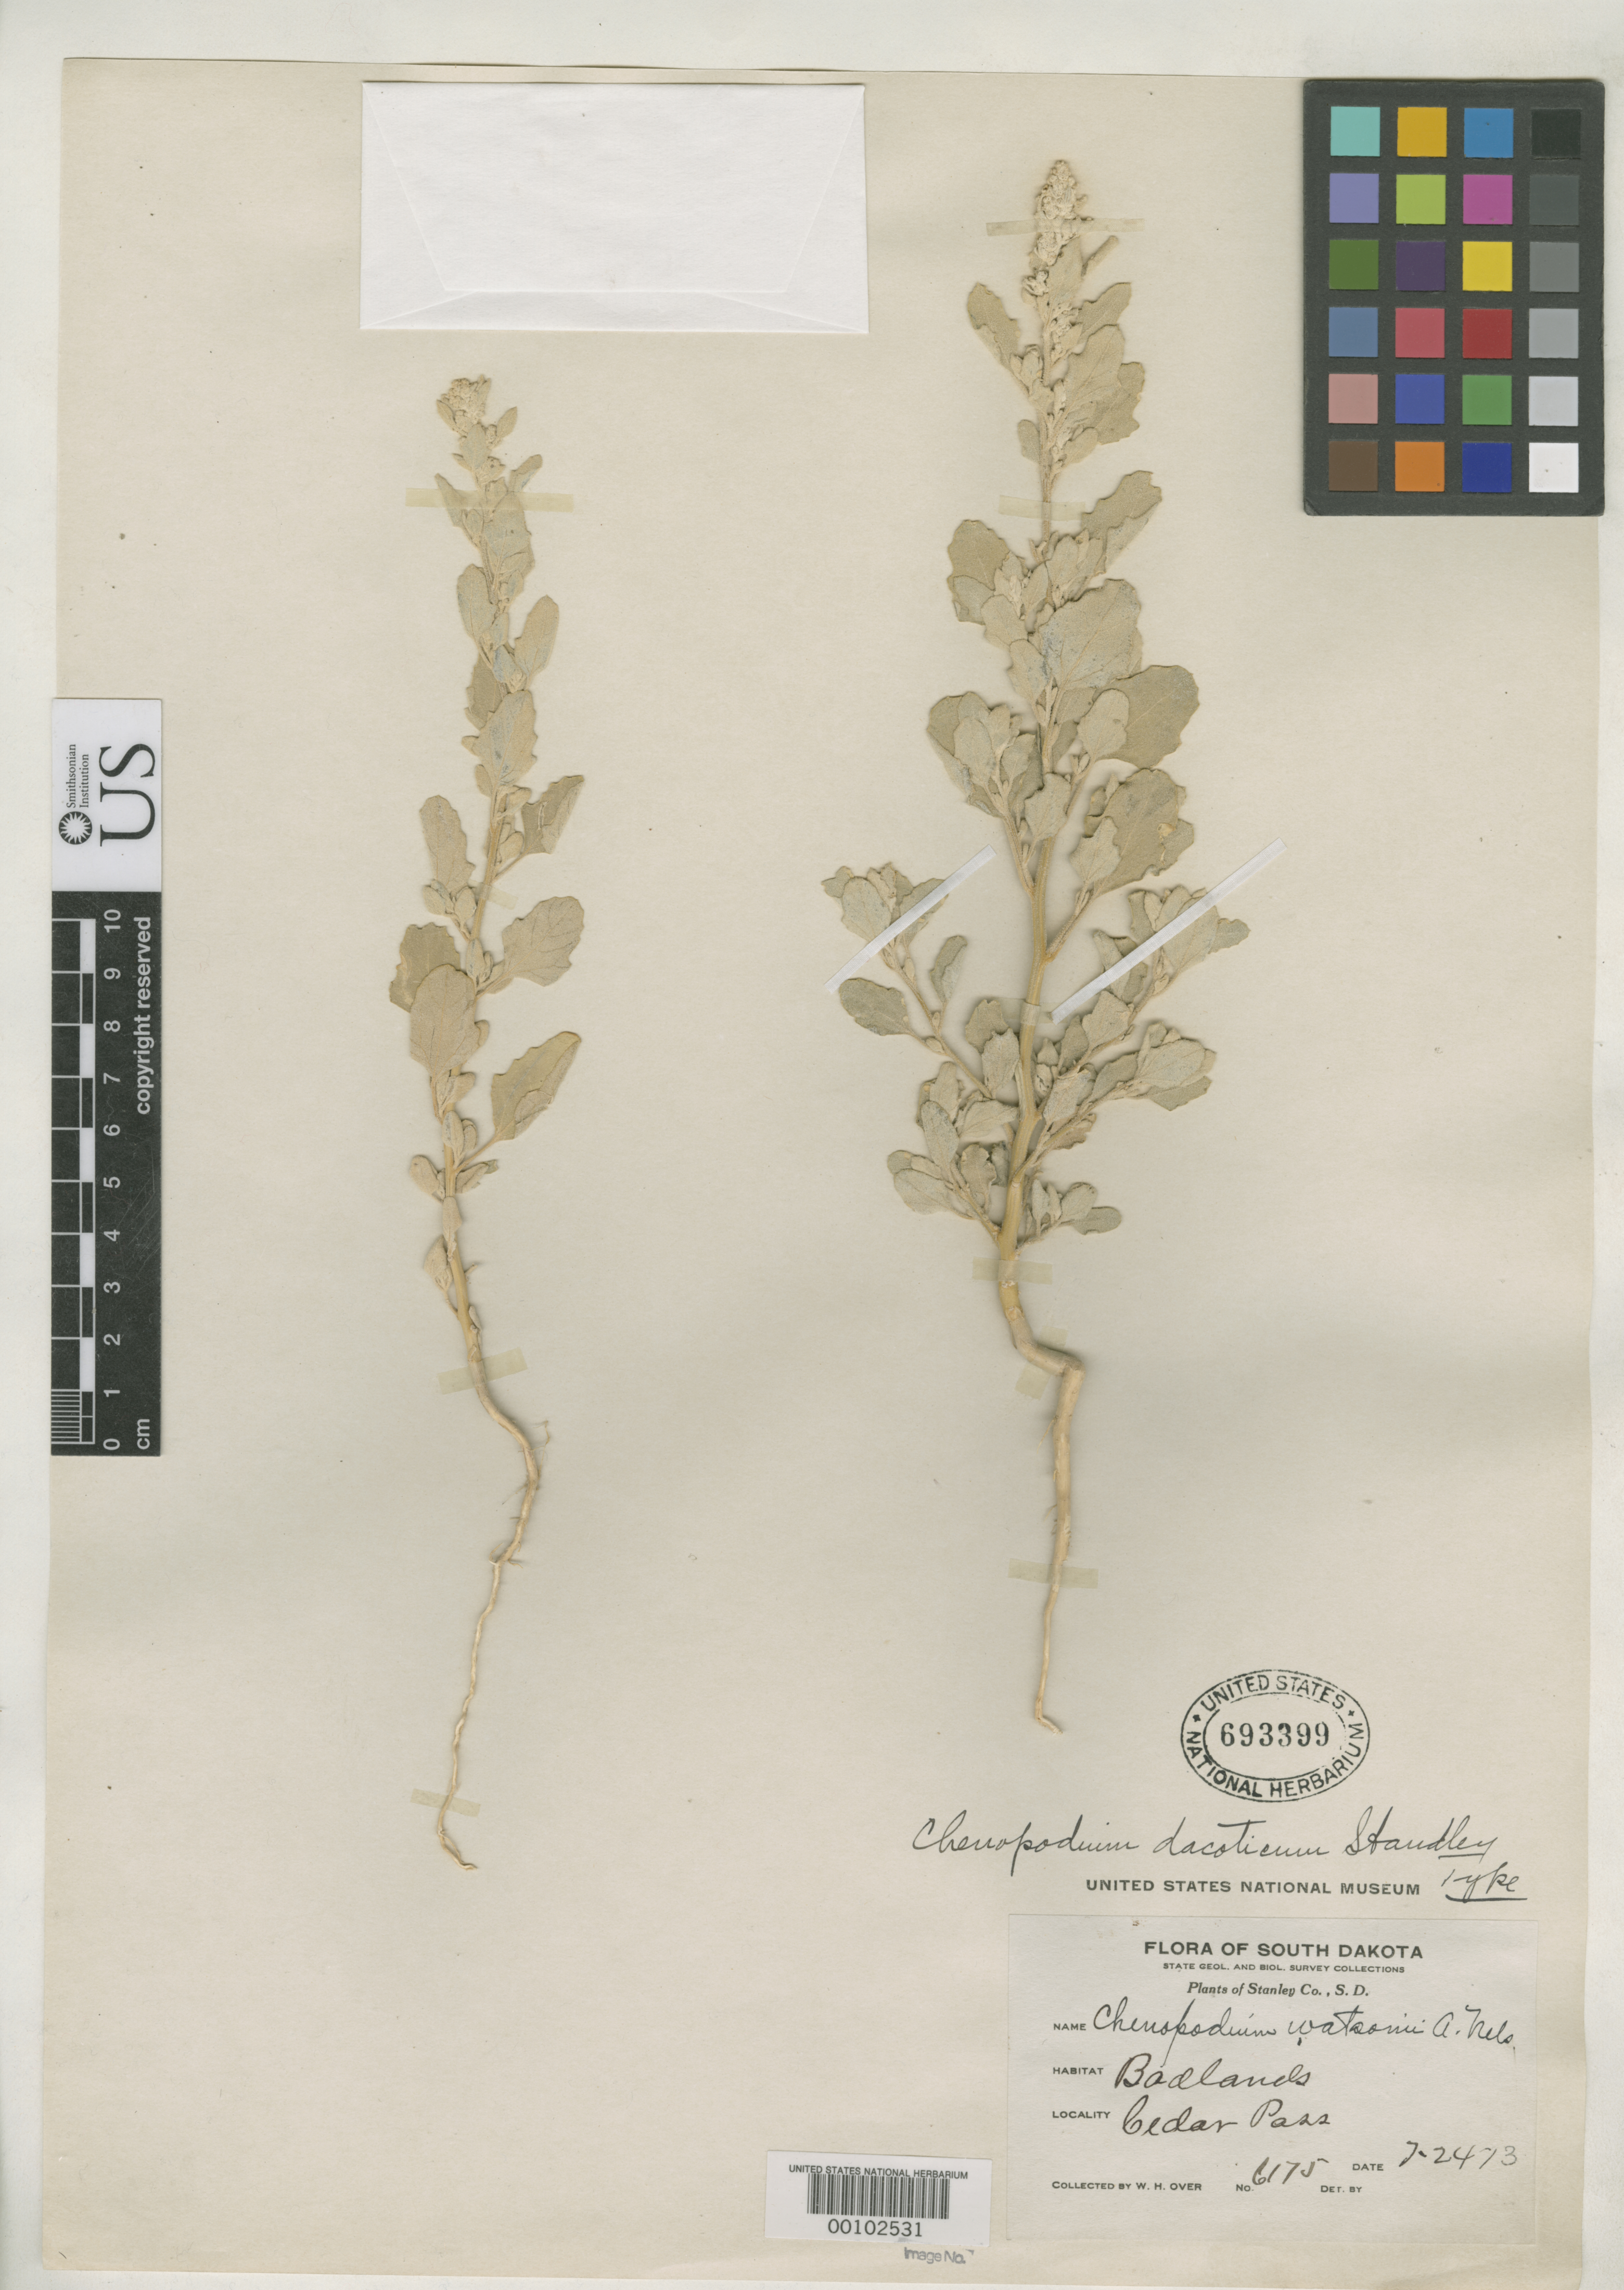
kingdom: Plantae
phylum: Tracheophyta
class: Magnoliopsida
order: Caryophyllales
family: Amaranthaceae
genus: Chenopodium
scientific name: Chenopodium dacoticum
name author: Standl.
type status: Holotype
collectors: W. Over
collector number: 6175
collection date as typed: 24 Jul 1913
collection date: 1913-07-24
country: United States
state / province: South Dakota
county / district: Stanley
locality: Cedar Pass bodlands.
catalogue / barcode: US 693399